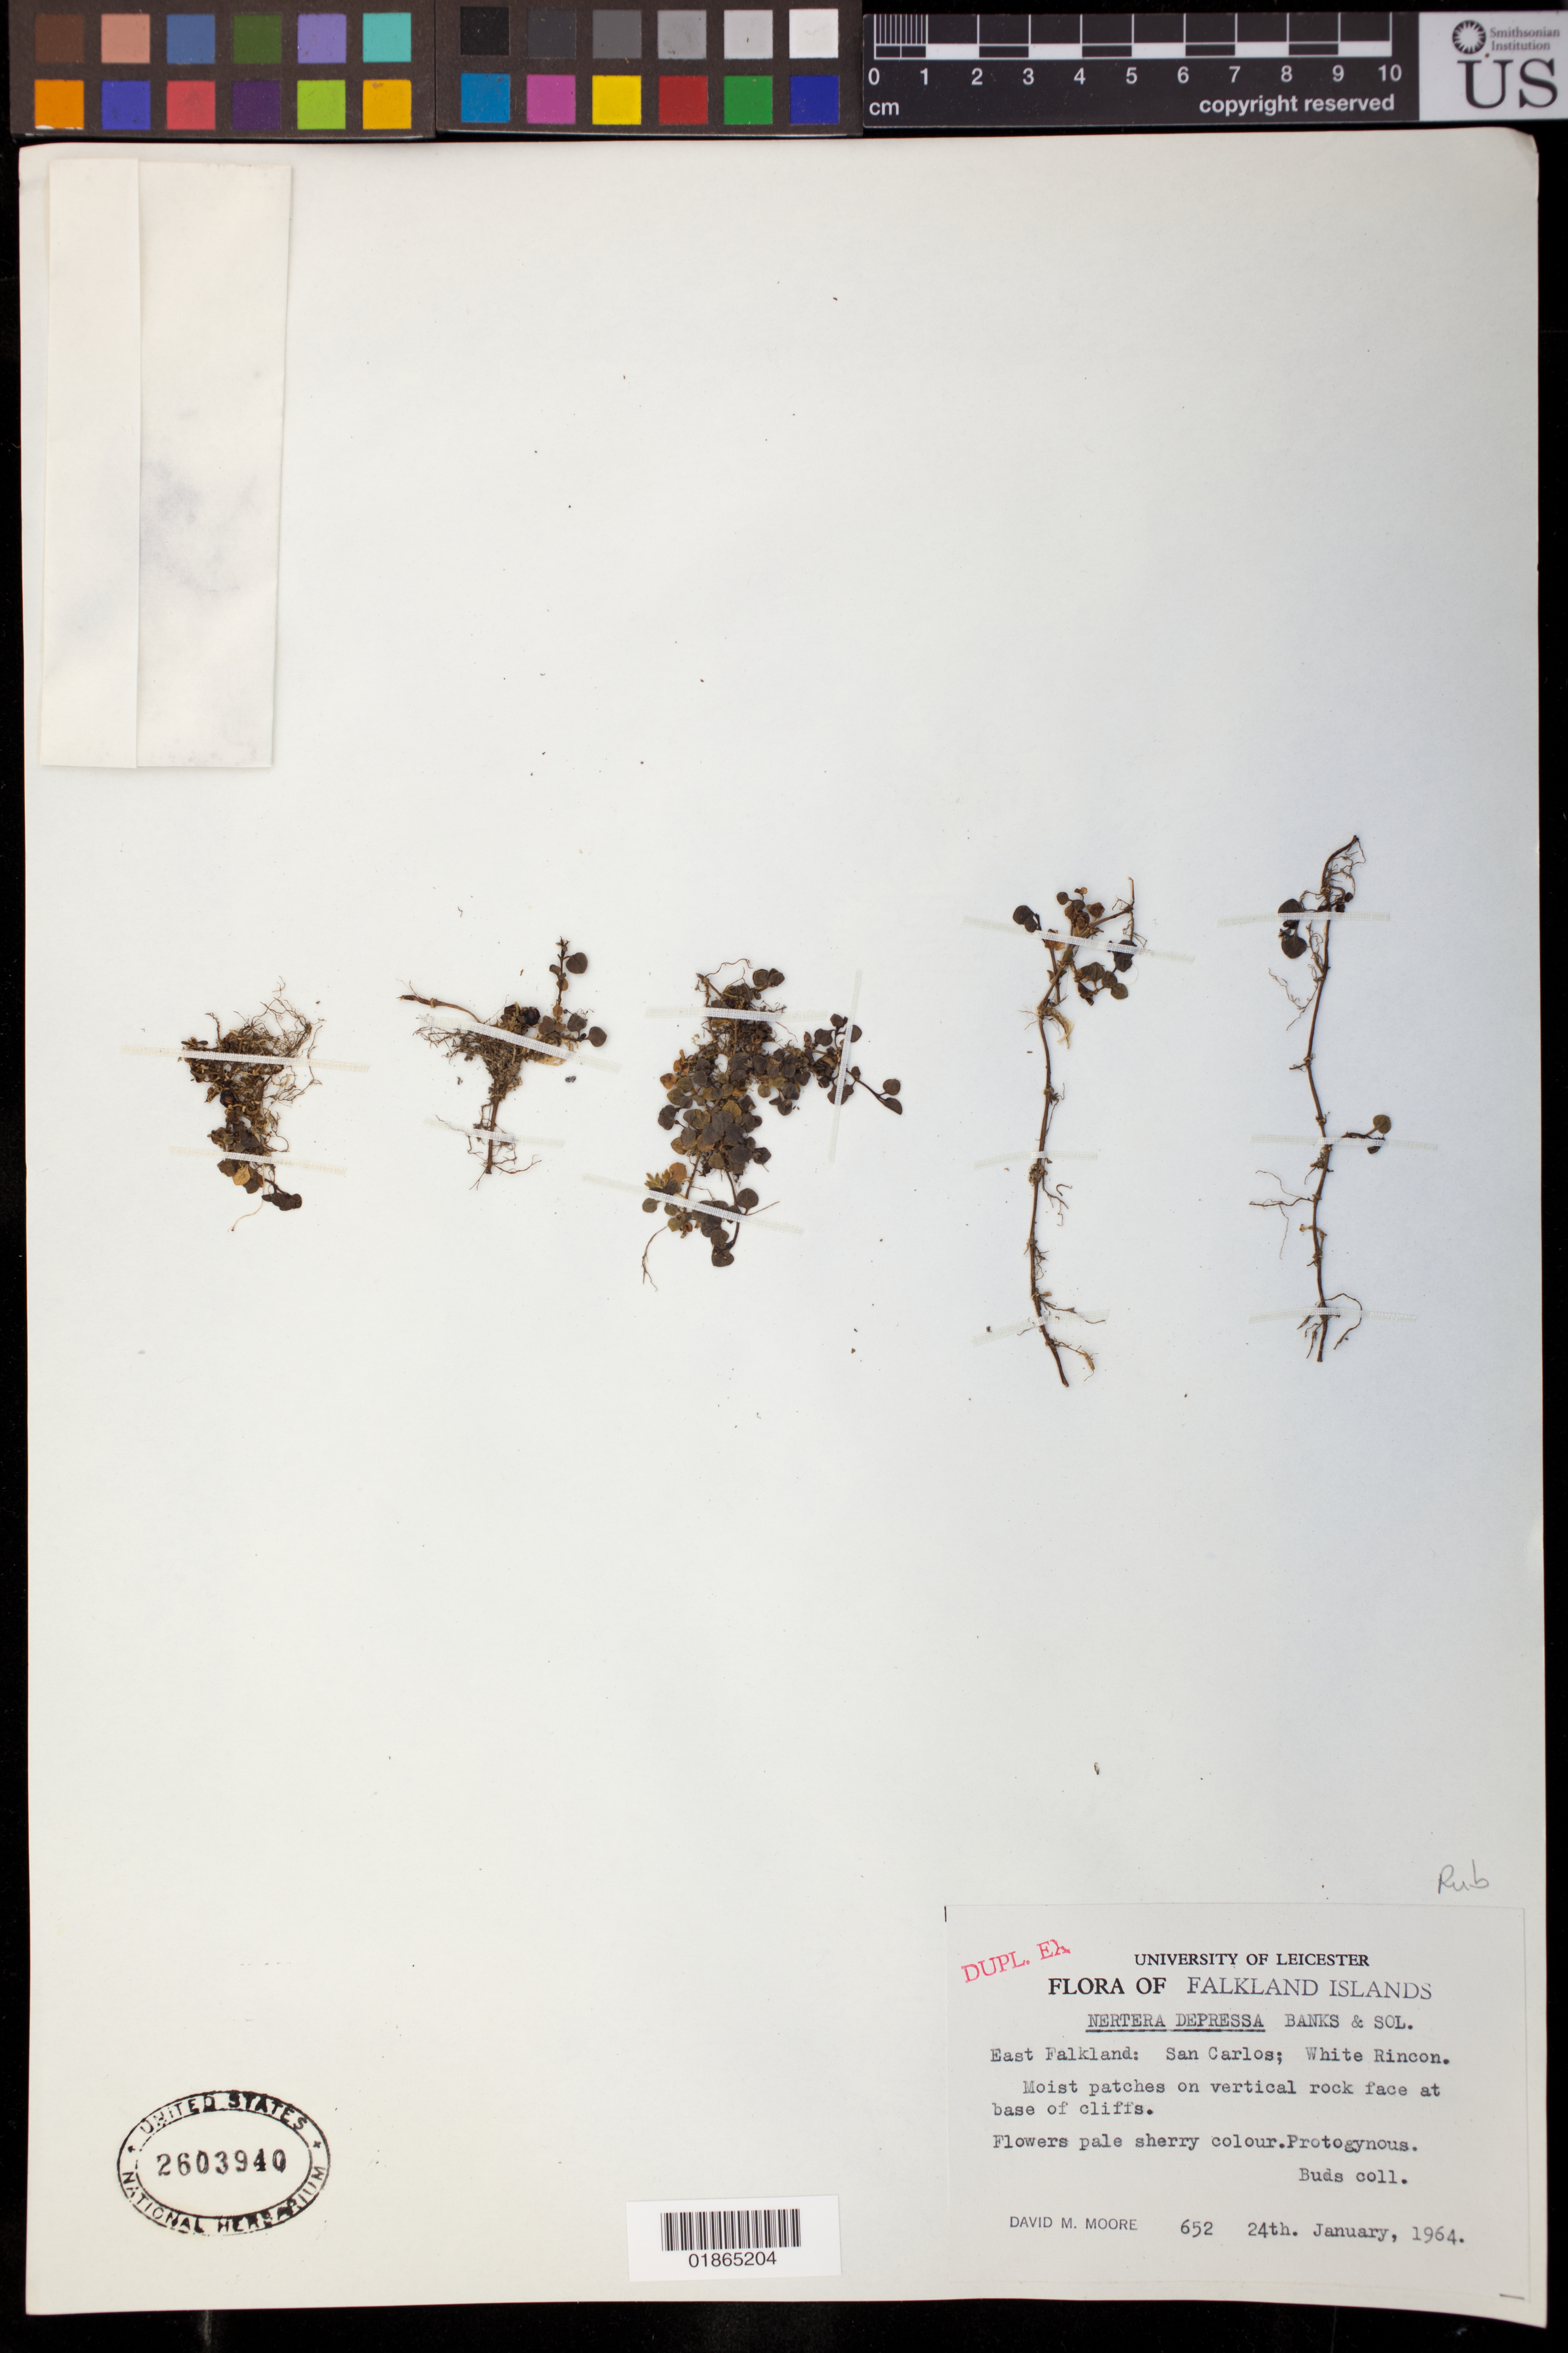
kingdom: Plantae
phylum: Tracheophyta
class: Magnoliopsida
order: Gentianales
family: Rubiaceae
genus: Nertera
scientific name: Nertera depressa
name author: Banks & Sol. ex Gaertn.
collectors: D. Moore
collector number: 652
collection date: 1964-01-24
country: Falkland Islands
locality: Falkland Island, East Falkland: San Carlos; White Rincon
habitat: Moist patches on vertical rock face at base of cliffs.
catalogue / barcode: US 2603940